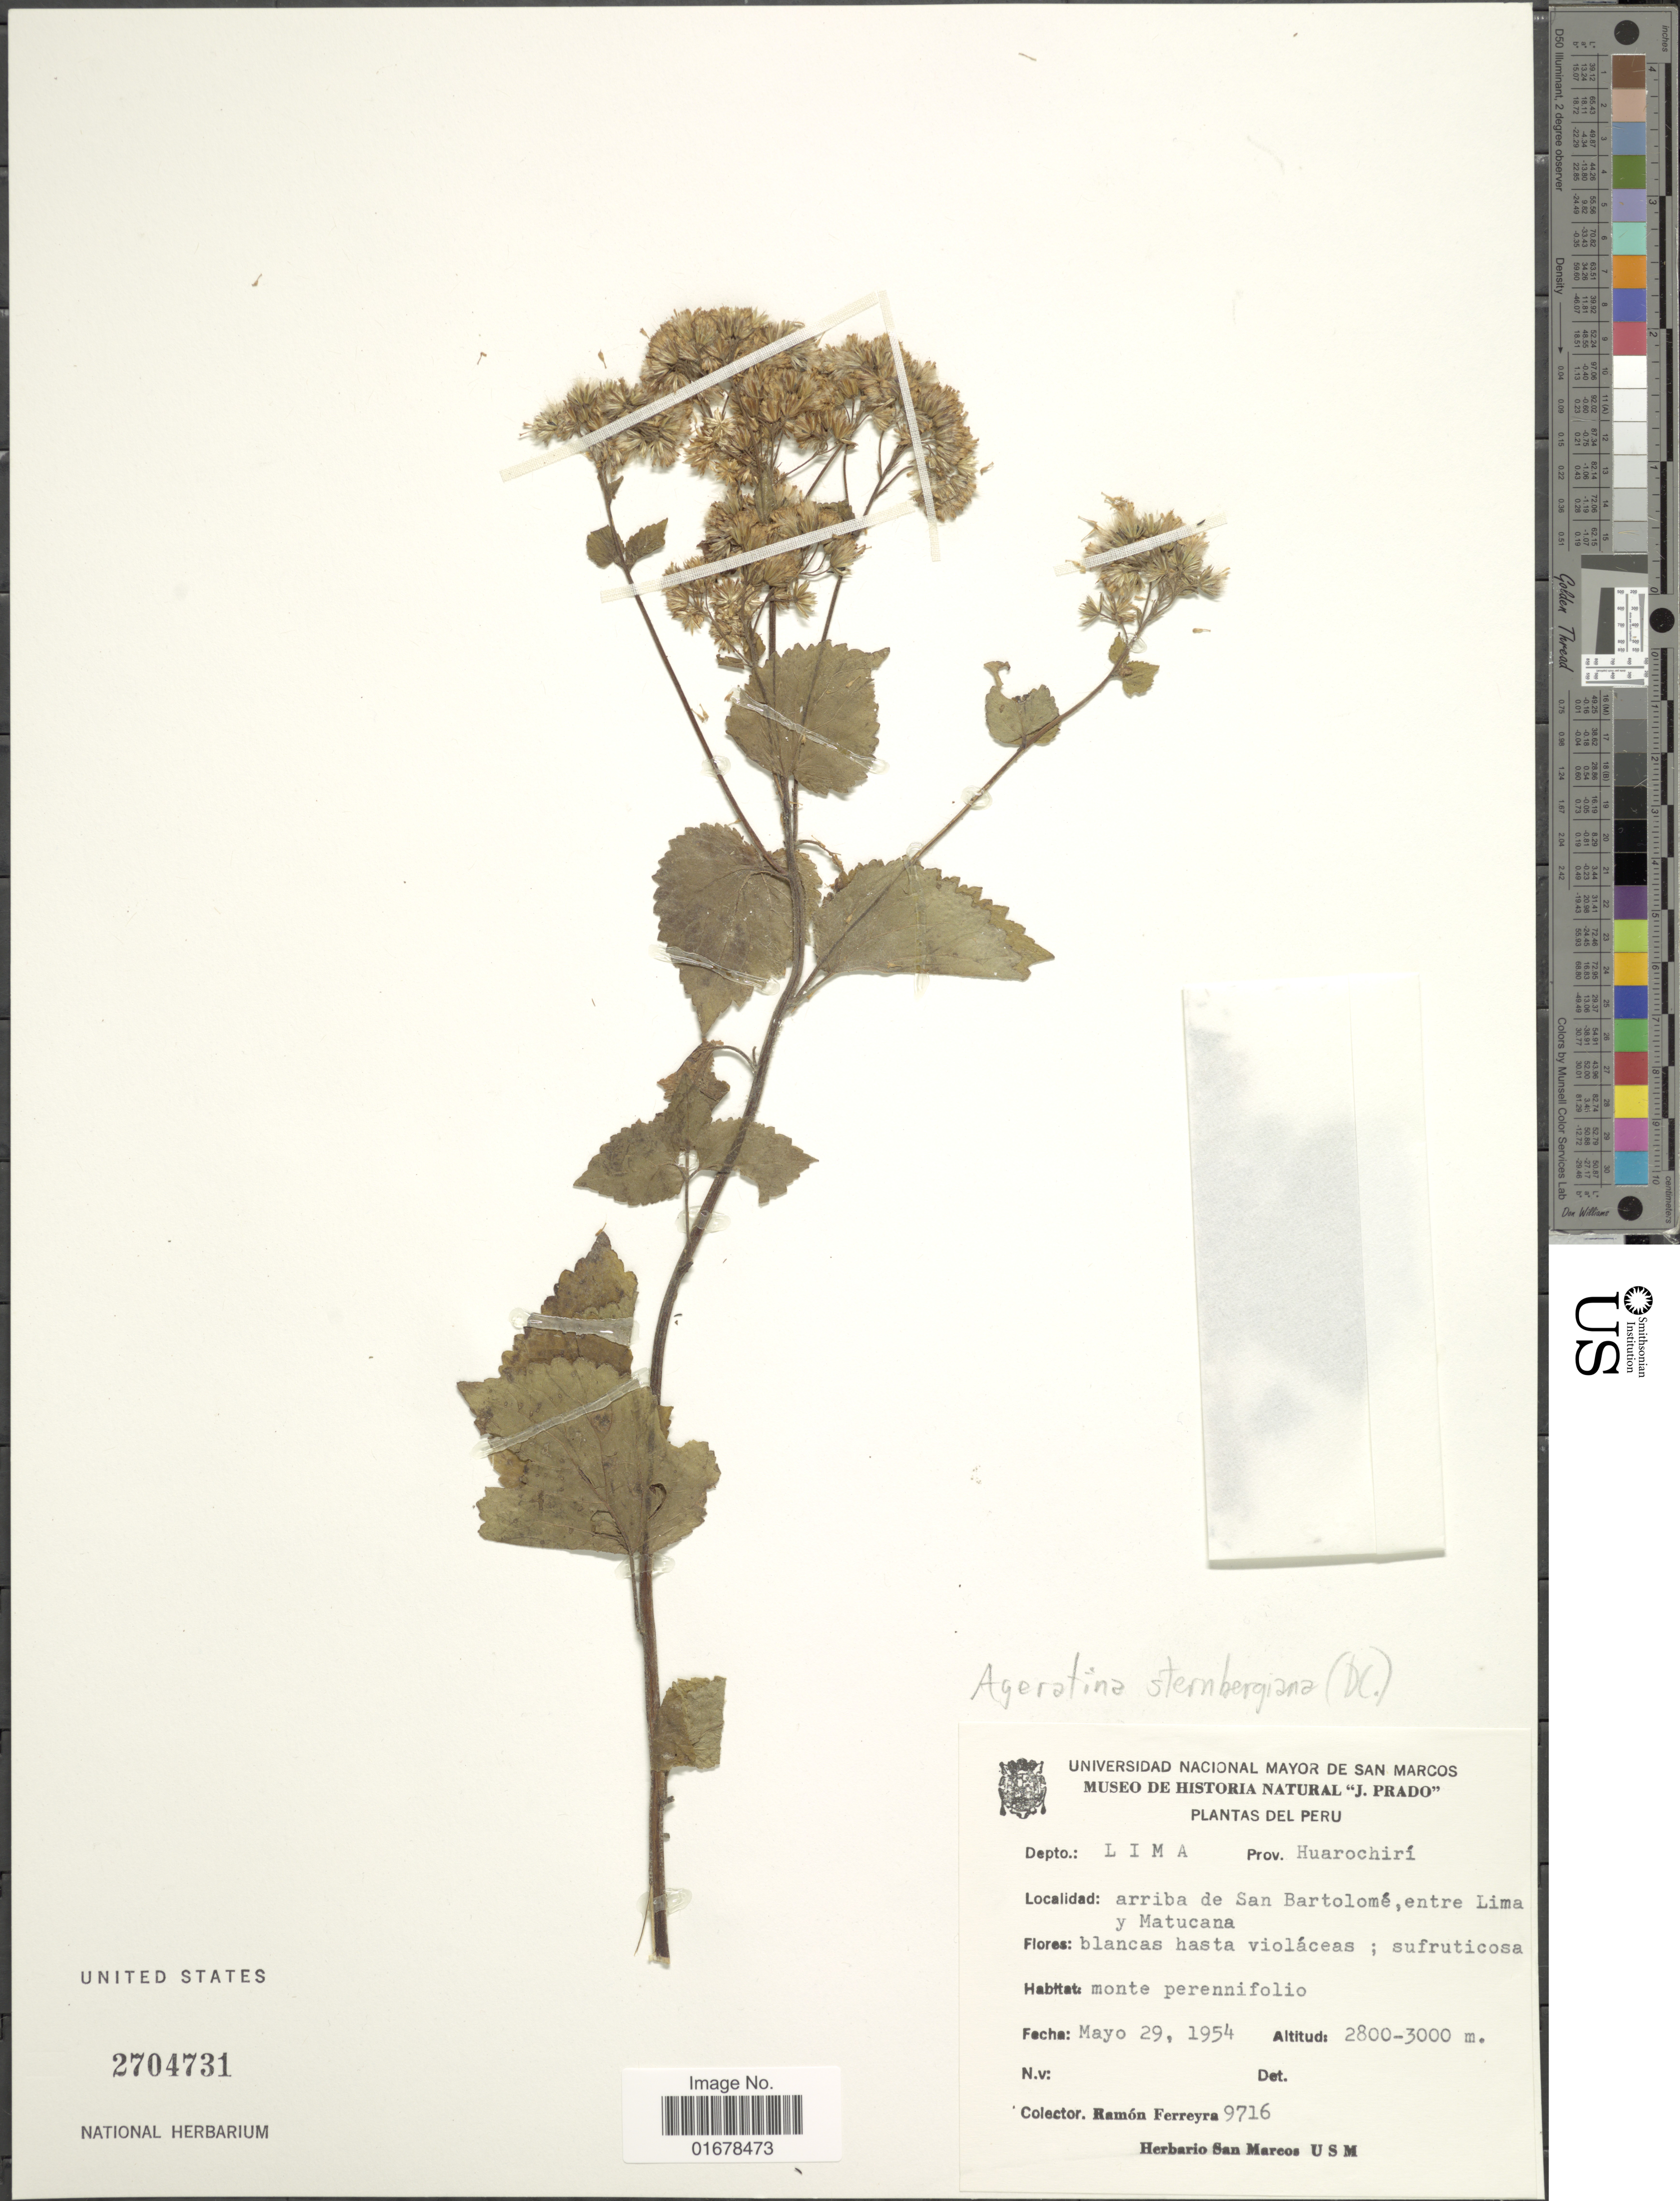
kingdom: Plantae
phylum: Tracheophyta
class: Magnoliopsida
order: Asterales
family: Asteraceae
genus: Ageratina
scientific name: Ageratina sternbergiana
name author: (DC.) R.M. King & H. Rob.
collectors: R. A. Ferreyra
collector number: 9716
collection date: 1954-05-29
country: Peru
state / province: Lima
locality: Depto.: Lima, Prov.: Huarochiri, arriba de San Bartolome, entre Lima y Matucana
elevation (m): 2800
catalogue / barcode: US 2704731